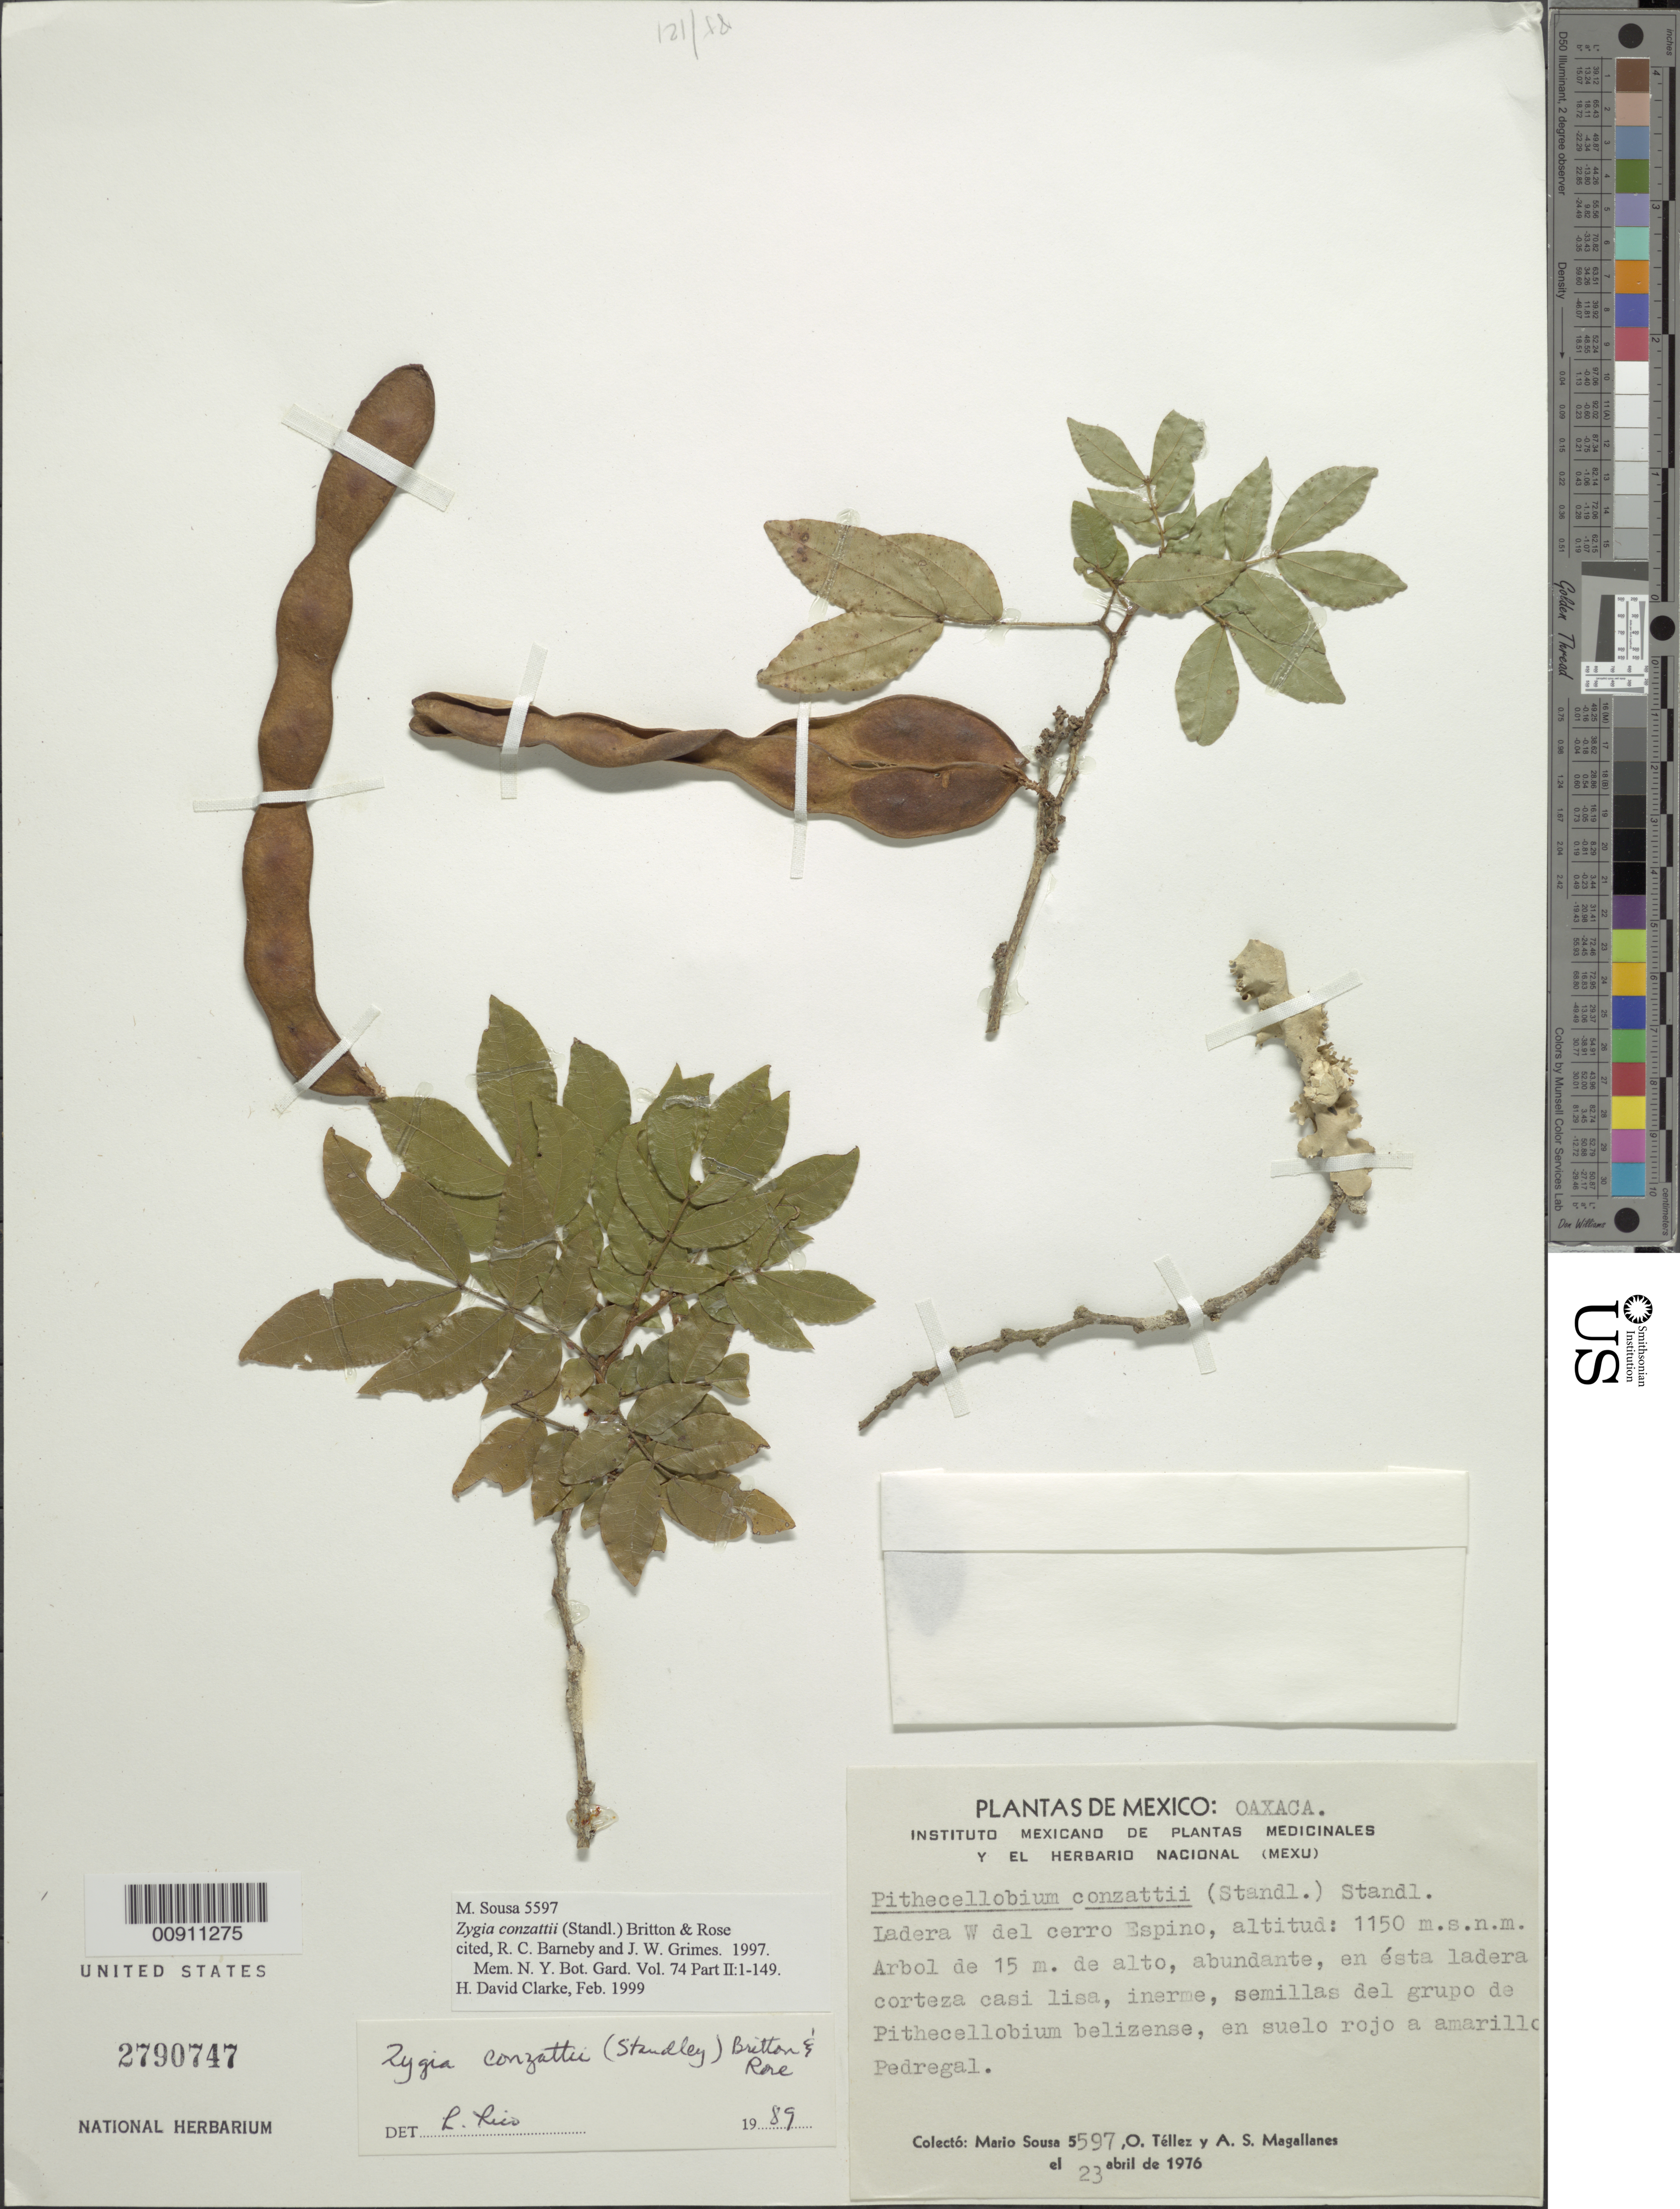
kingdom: Plantae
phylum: Tracheophyta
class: Magnoliopsida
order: Fabales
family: Fabaceae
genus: Zygia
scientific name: Zygia conzattii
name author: (Standl.) Britton & Rose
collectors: M. Sousa S., O. Téllez V. & A. Magallanes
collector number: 5597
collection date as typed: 23 Apr 1976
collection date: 1976-04-23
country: Mexico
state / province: Oaxaca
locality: Ladera W de Cerro Espino, Oaxaca.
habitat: En suelo rojo a amarillo. Pedregal. Ladera W de Cerro.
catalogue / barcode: US 2790747